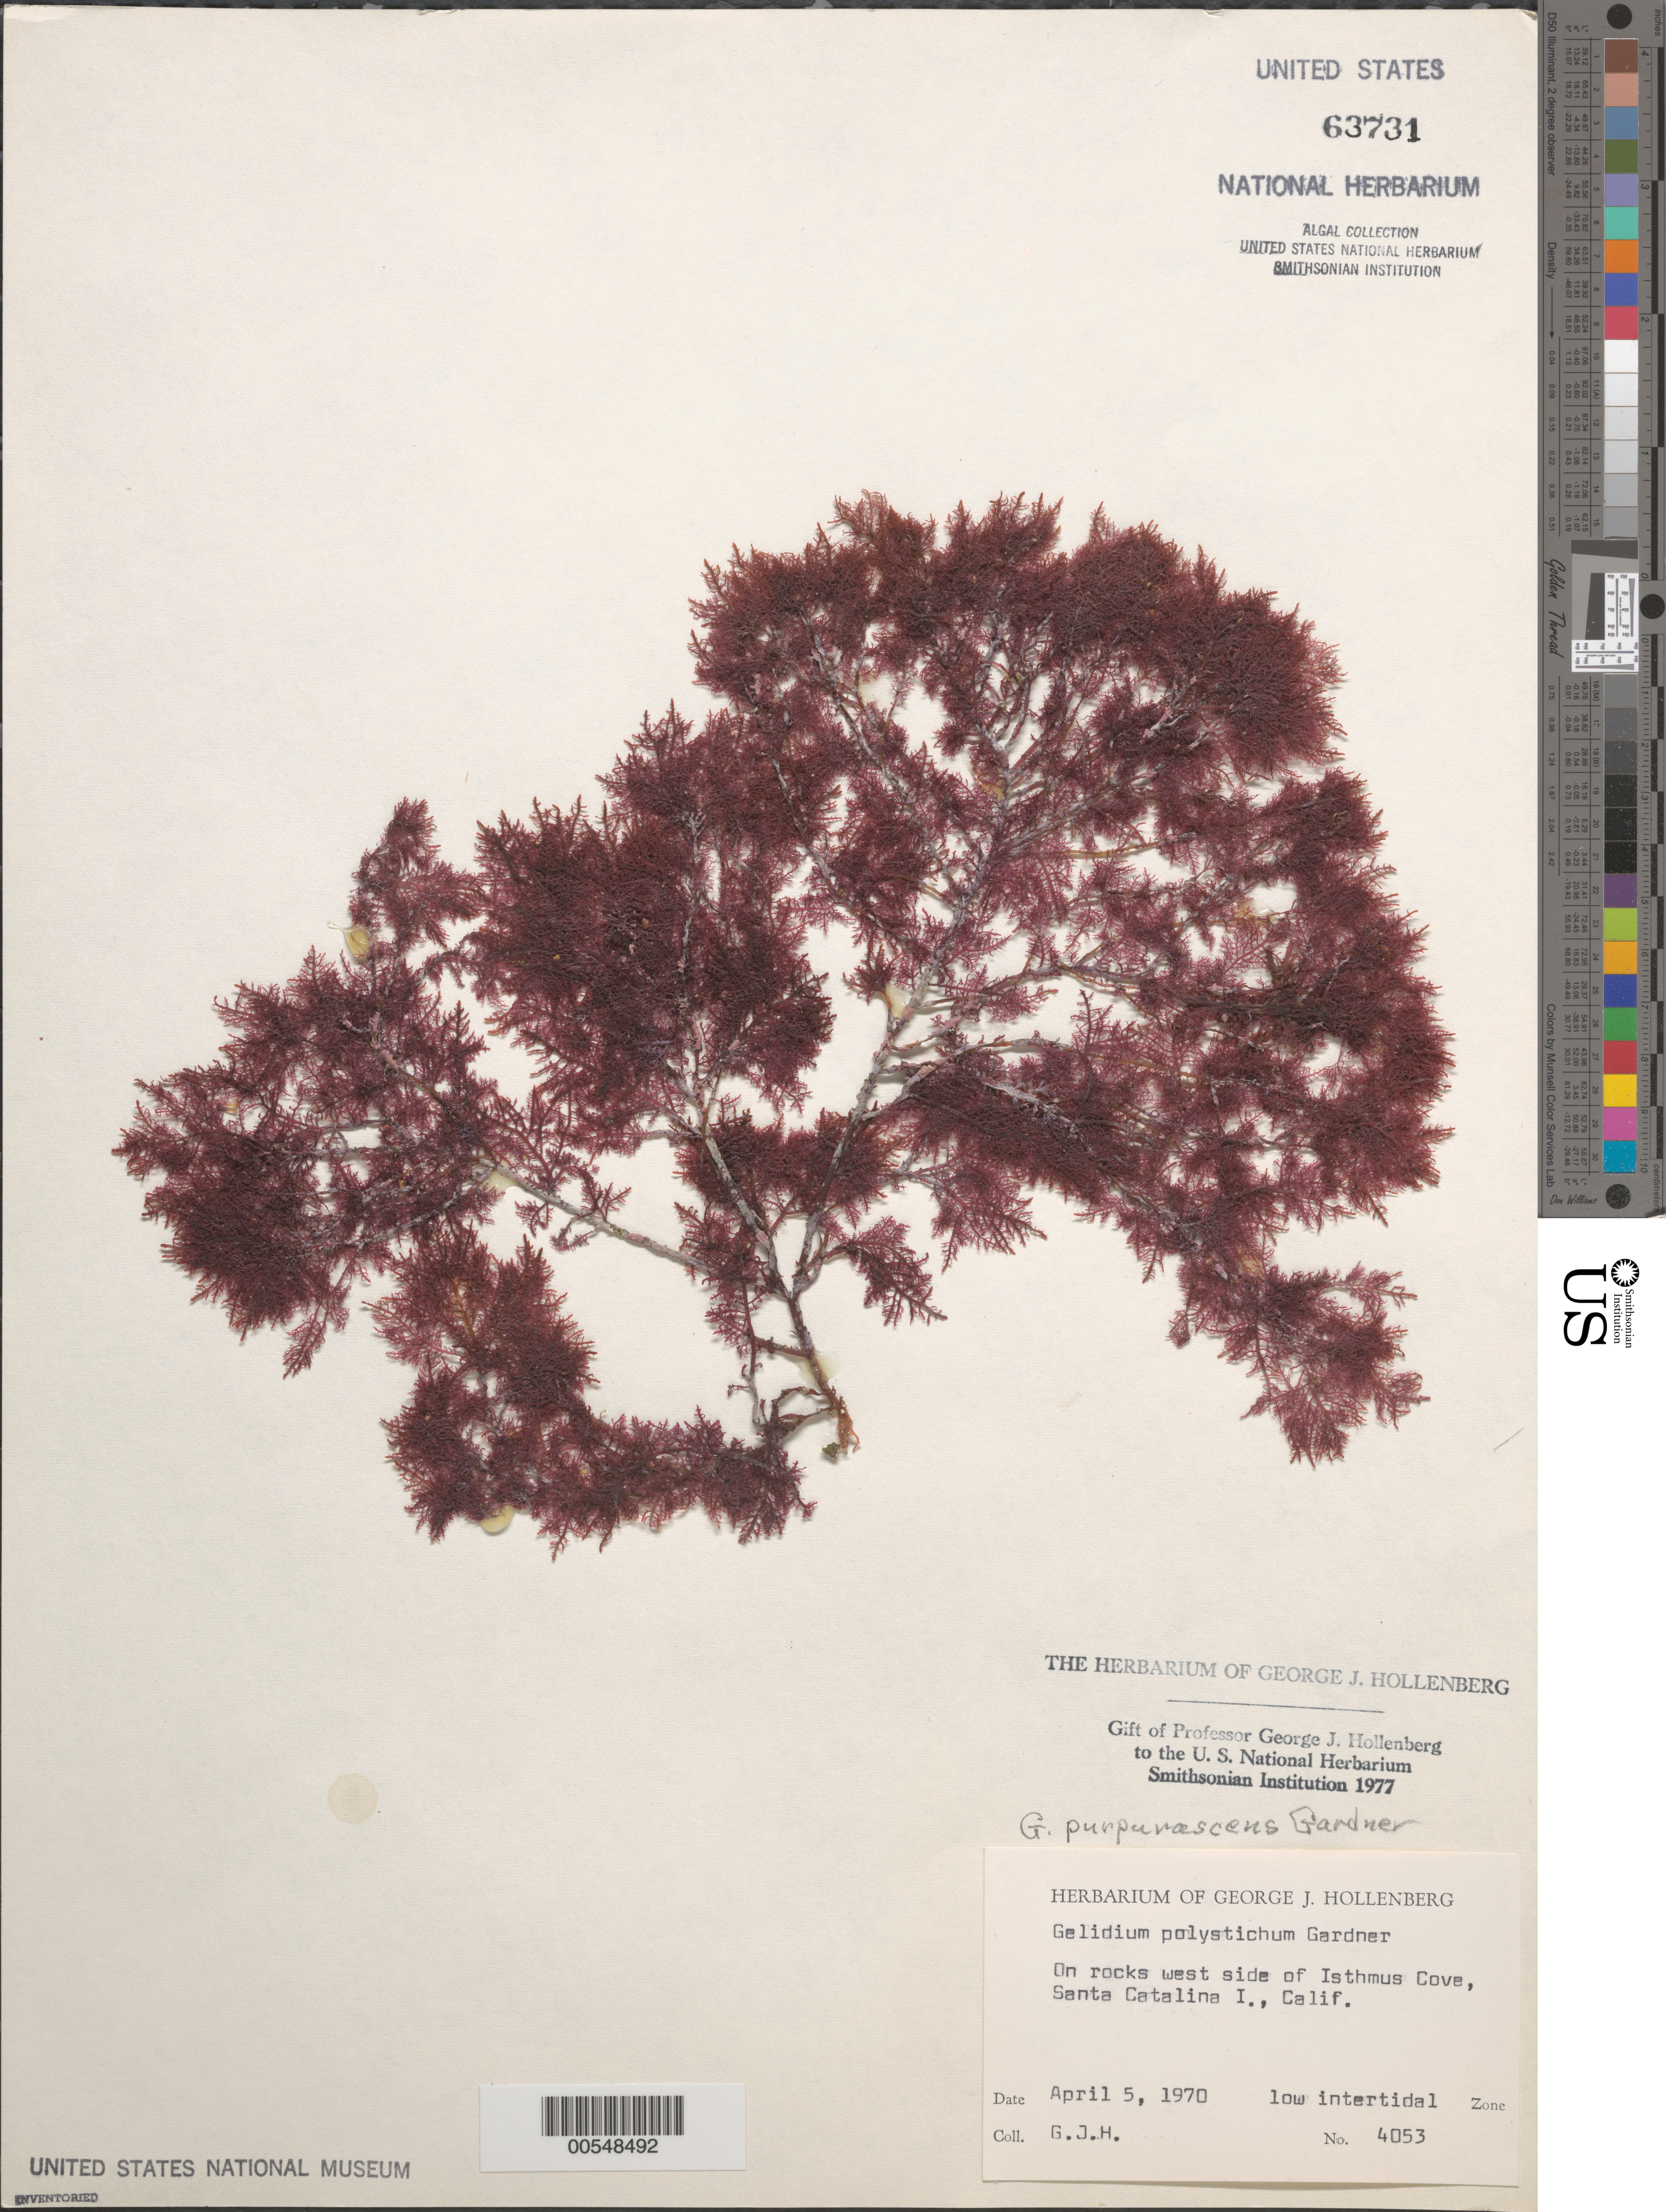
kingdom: Plantae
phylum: Rhodophyta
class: Florideophyceae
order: Gelidiales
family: Gelidiaceae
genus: Gelidium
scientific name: Gelidium purpurascens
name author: N.L. Gardner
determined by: Hollenberg, George J.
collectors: G. Hollenberg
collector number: GJH 4053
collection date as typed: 05 Apr 1970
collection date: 1970-04-05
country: United States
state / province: California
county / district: Los Angeles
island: Santa Catalina Island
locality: Isthmus Cove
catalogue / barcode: US 63731